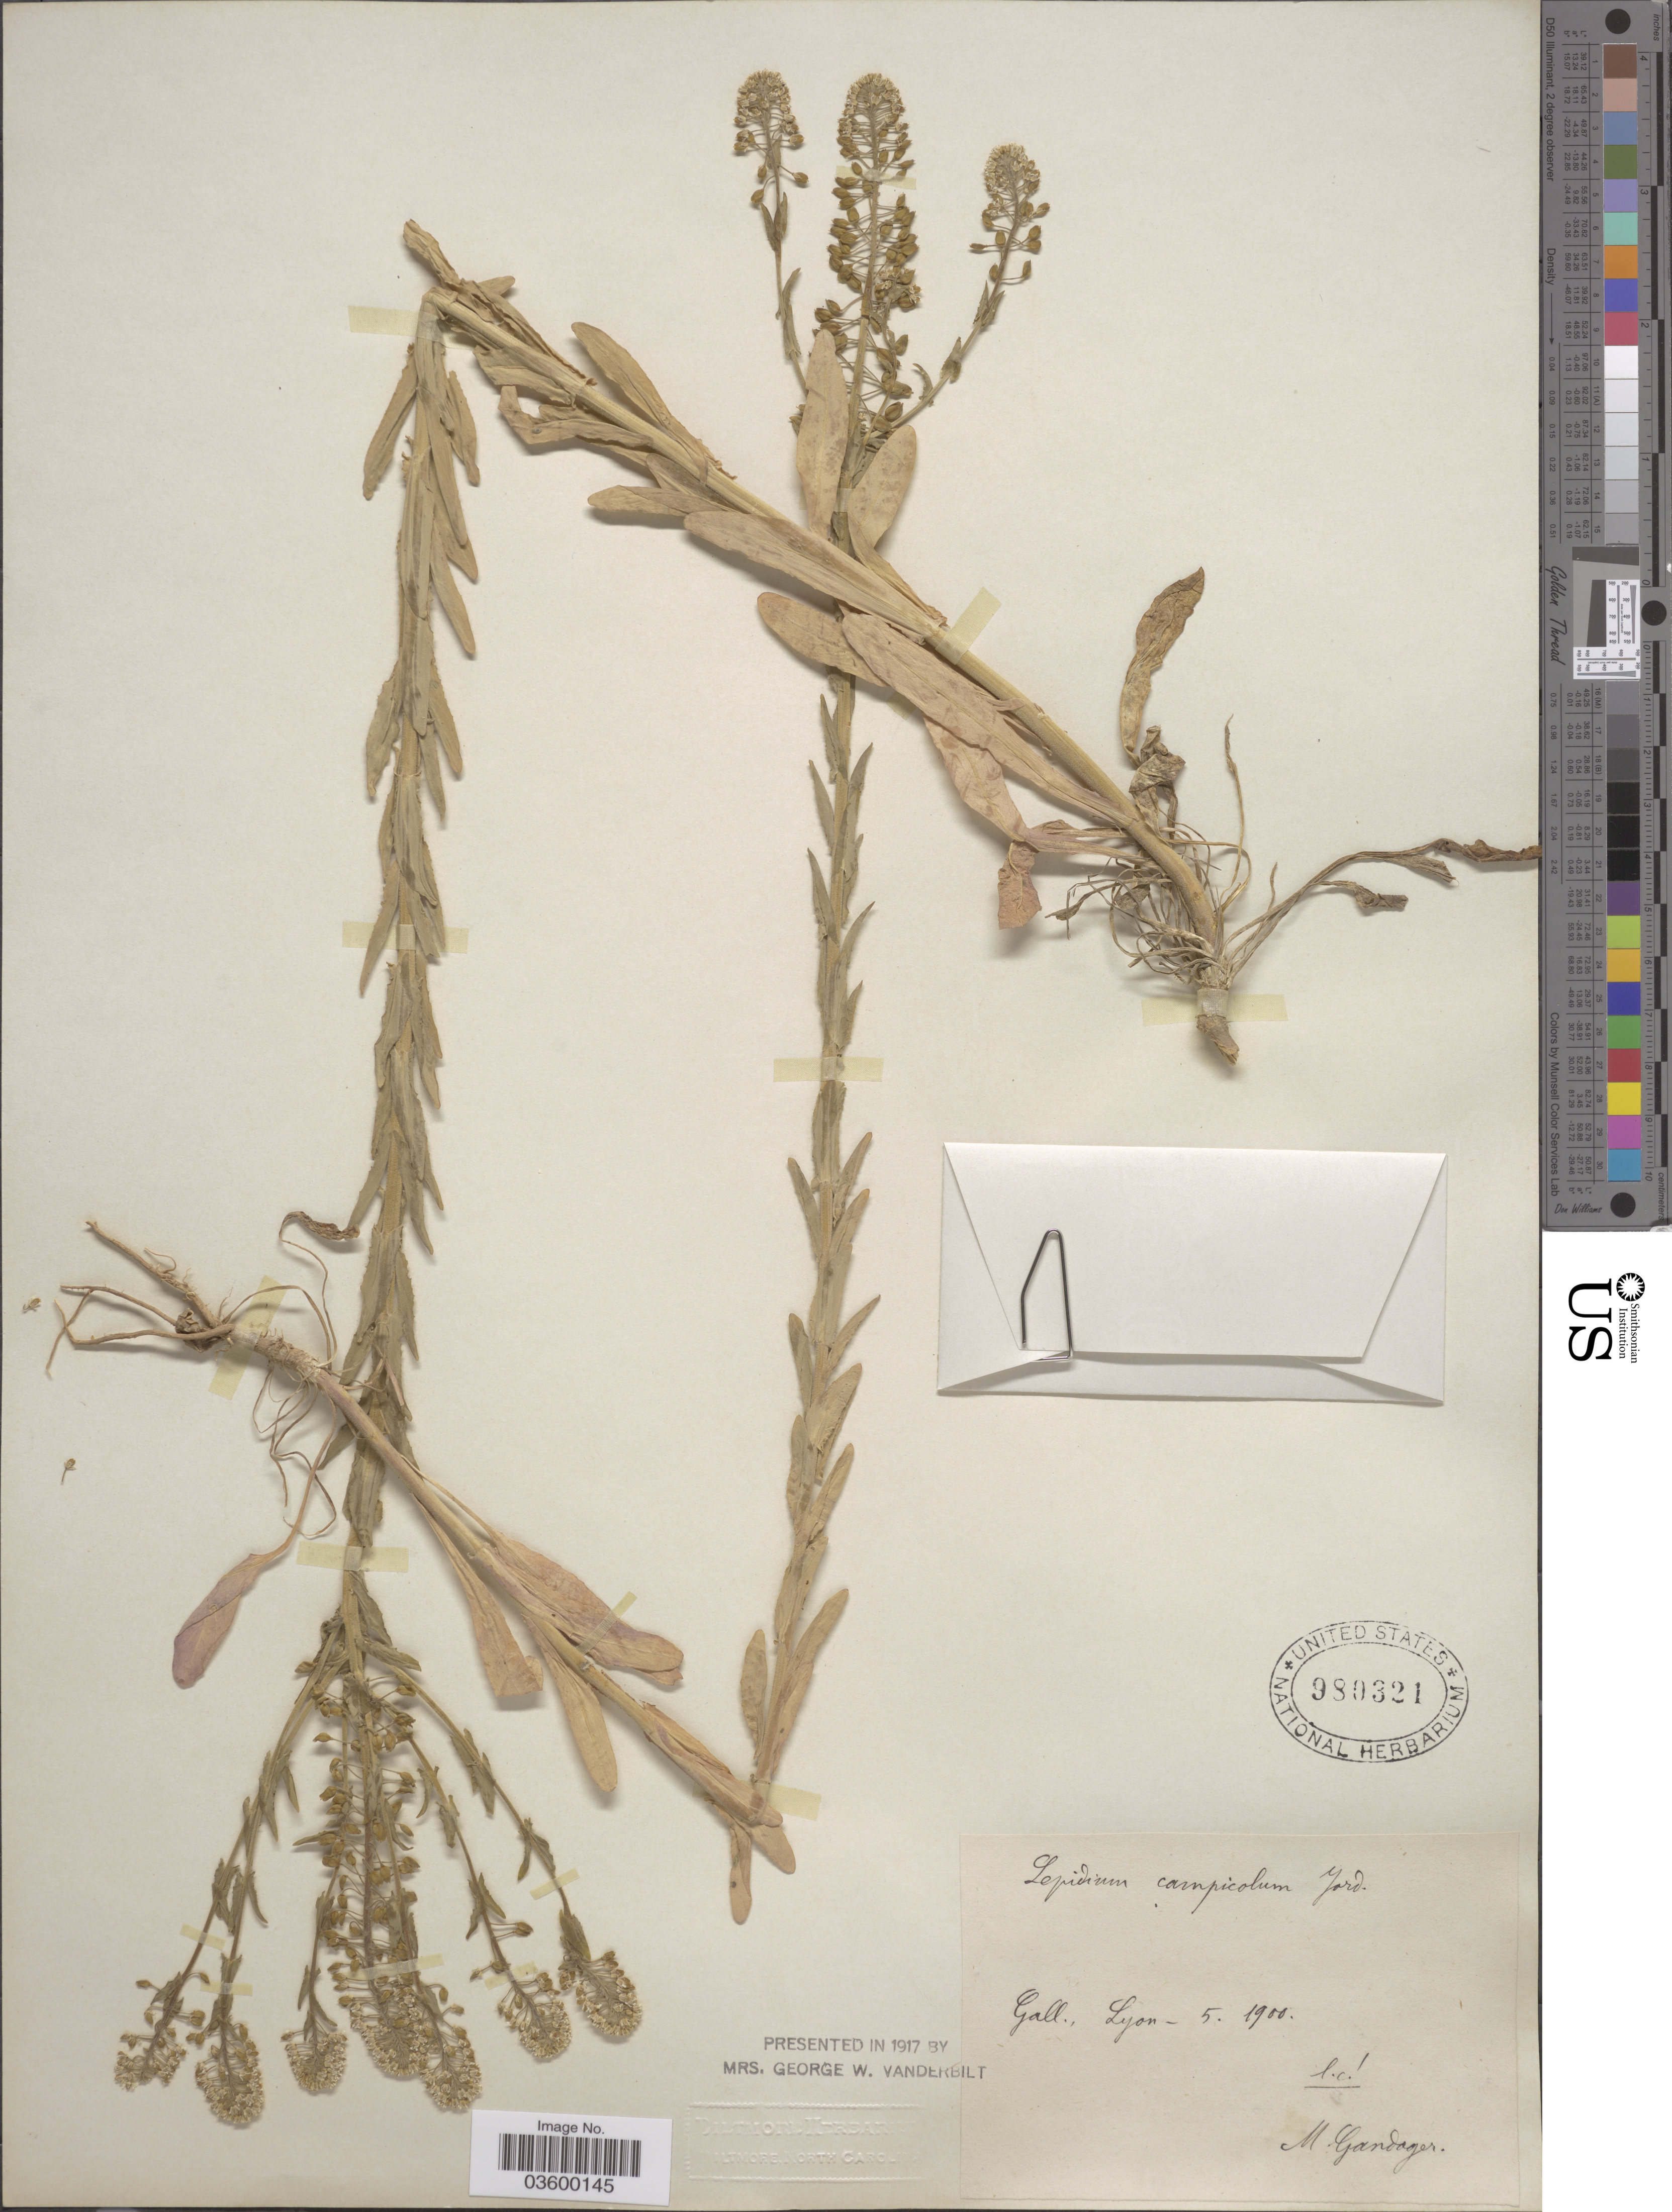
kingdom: Plantae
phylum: Tracheophyta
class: Magnoliopsida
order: Brassicales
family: Brassicaceae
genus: Lepidium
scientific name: Lepidium campicolum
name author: Jord.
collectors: M. Gandoger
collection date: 1900-05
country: France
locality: Gall., Lyon.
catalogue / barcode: US 980321